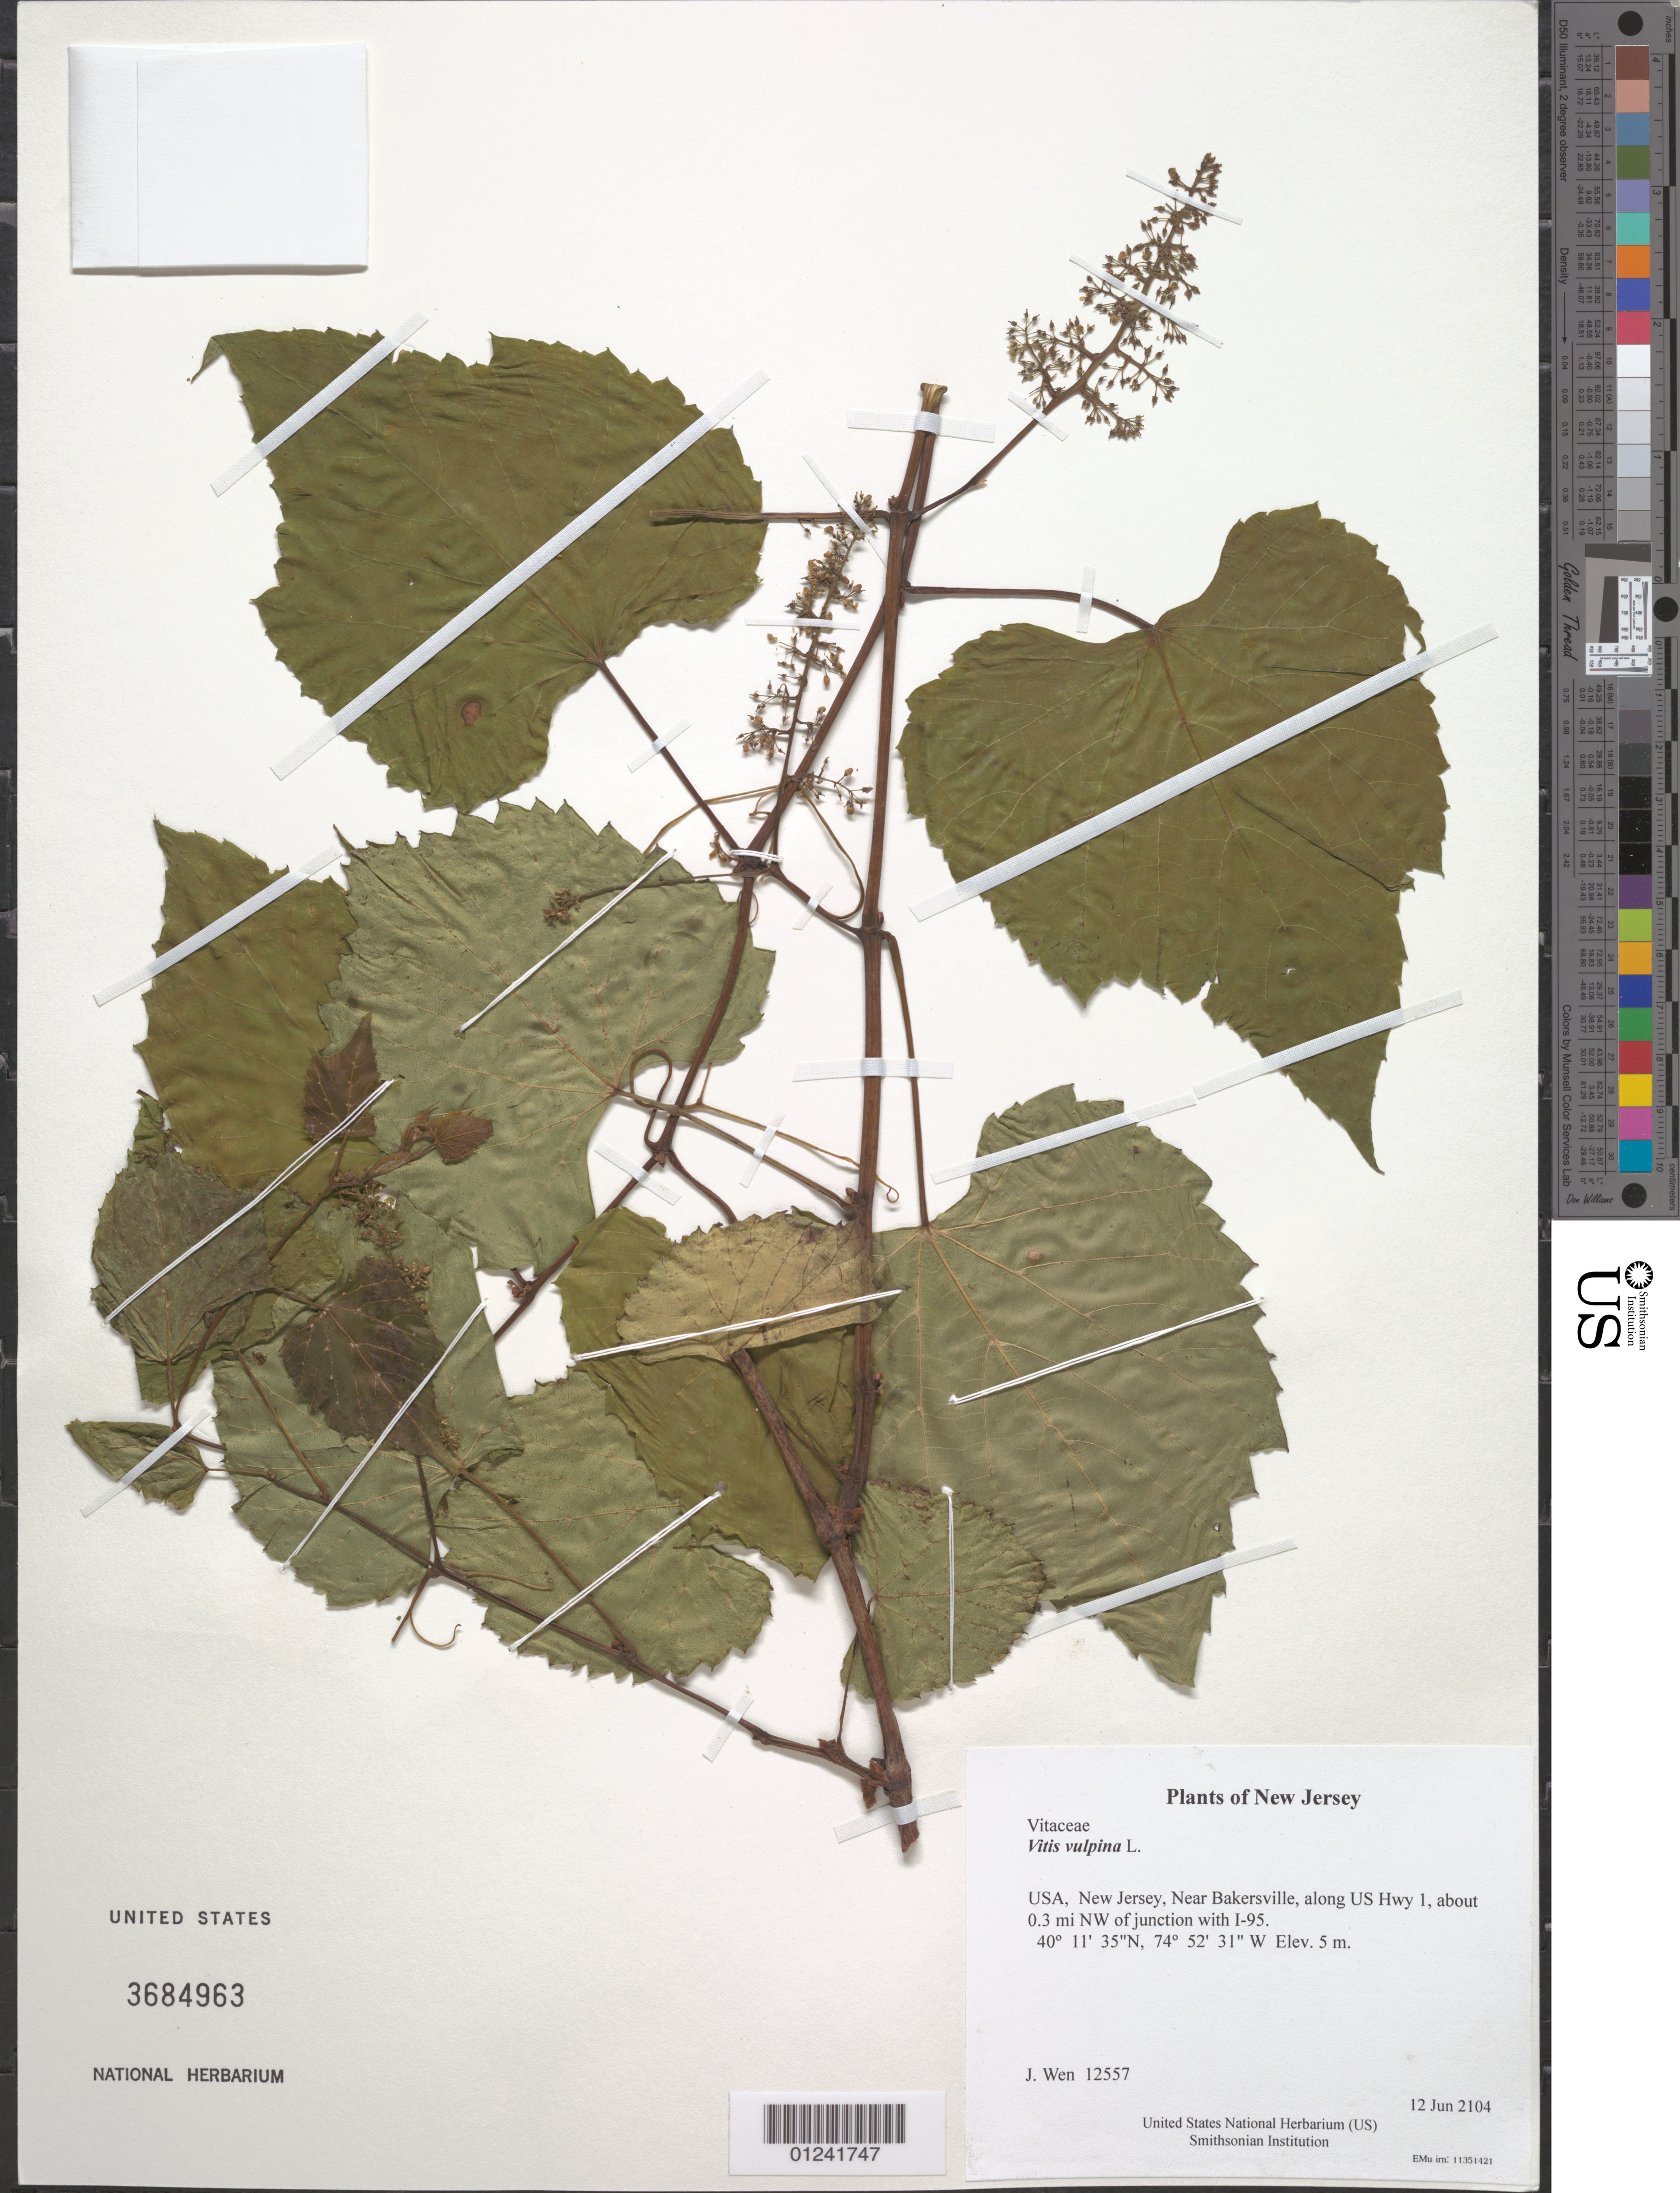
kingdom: Plantae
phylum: Tracheophyta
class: Magnoliopsida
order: Vitales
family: Vitaceae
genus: Vitis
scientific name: Vitis vulpina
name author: L.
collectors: J. Wen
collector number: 12557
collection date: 2014-06-12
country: United States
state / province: New Jersey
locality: Near Bakersville, along US Hwy 1, about 0.3 mi NW of junction with I-95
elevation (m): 5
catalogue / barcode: US 3684963